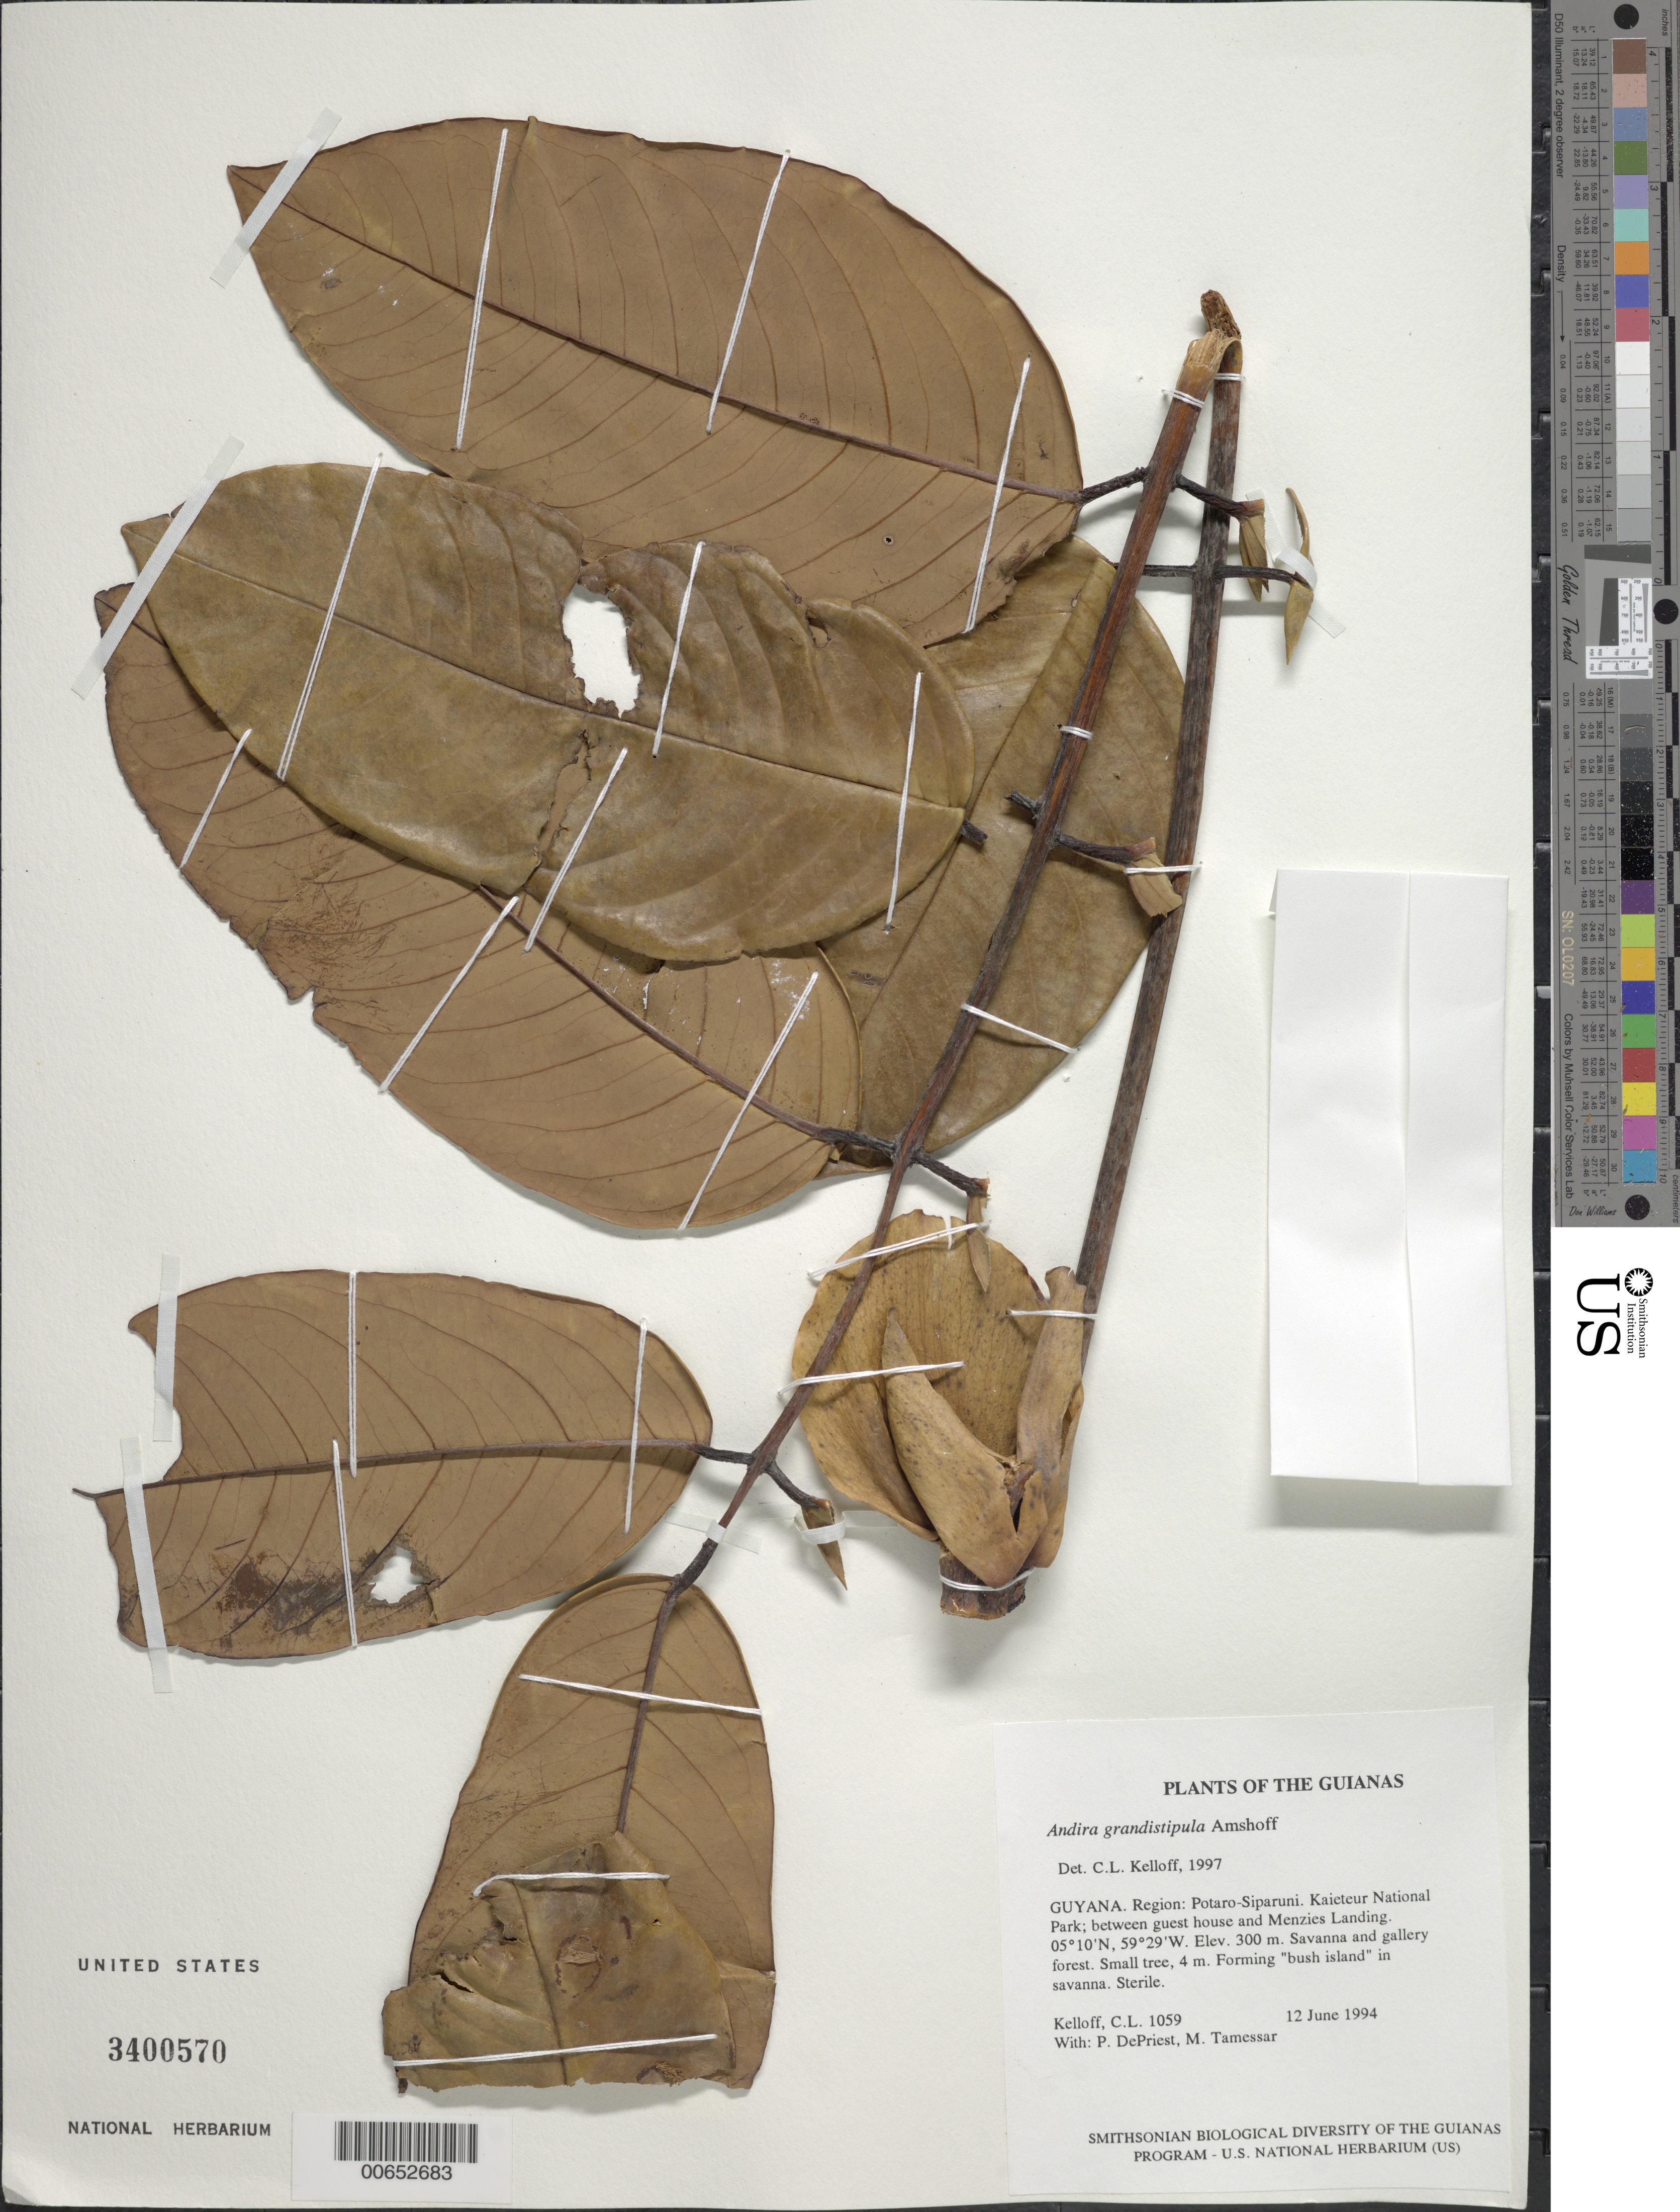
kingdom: Plantae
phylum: Tracheophyta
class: Magnoliopsida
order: Fabales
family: Fabaceae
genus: Andira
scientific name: Andira grandistipula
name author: Amshoff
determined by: Kelloff, Carol L., (US), Smithsonian Institution - National Museum of Natural History (UNITED STATES)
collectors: C. L. Kelloff, P. DePriest & M. Tamessar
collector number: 1059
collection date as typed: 12 June 1994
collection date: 1994-06-12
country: Guyana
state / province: Potaro-Siparuni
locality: Kaieteur National Park; between guest house and Menzies Landing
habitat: Savanna and gallery forest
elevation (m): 300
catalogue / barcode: US 3400570